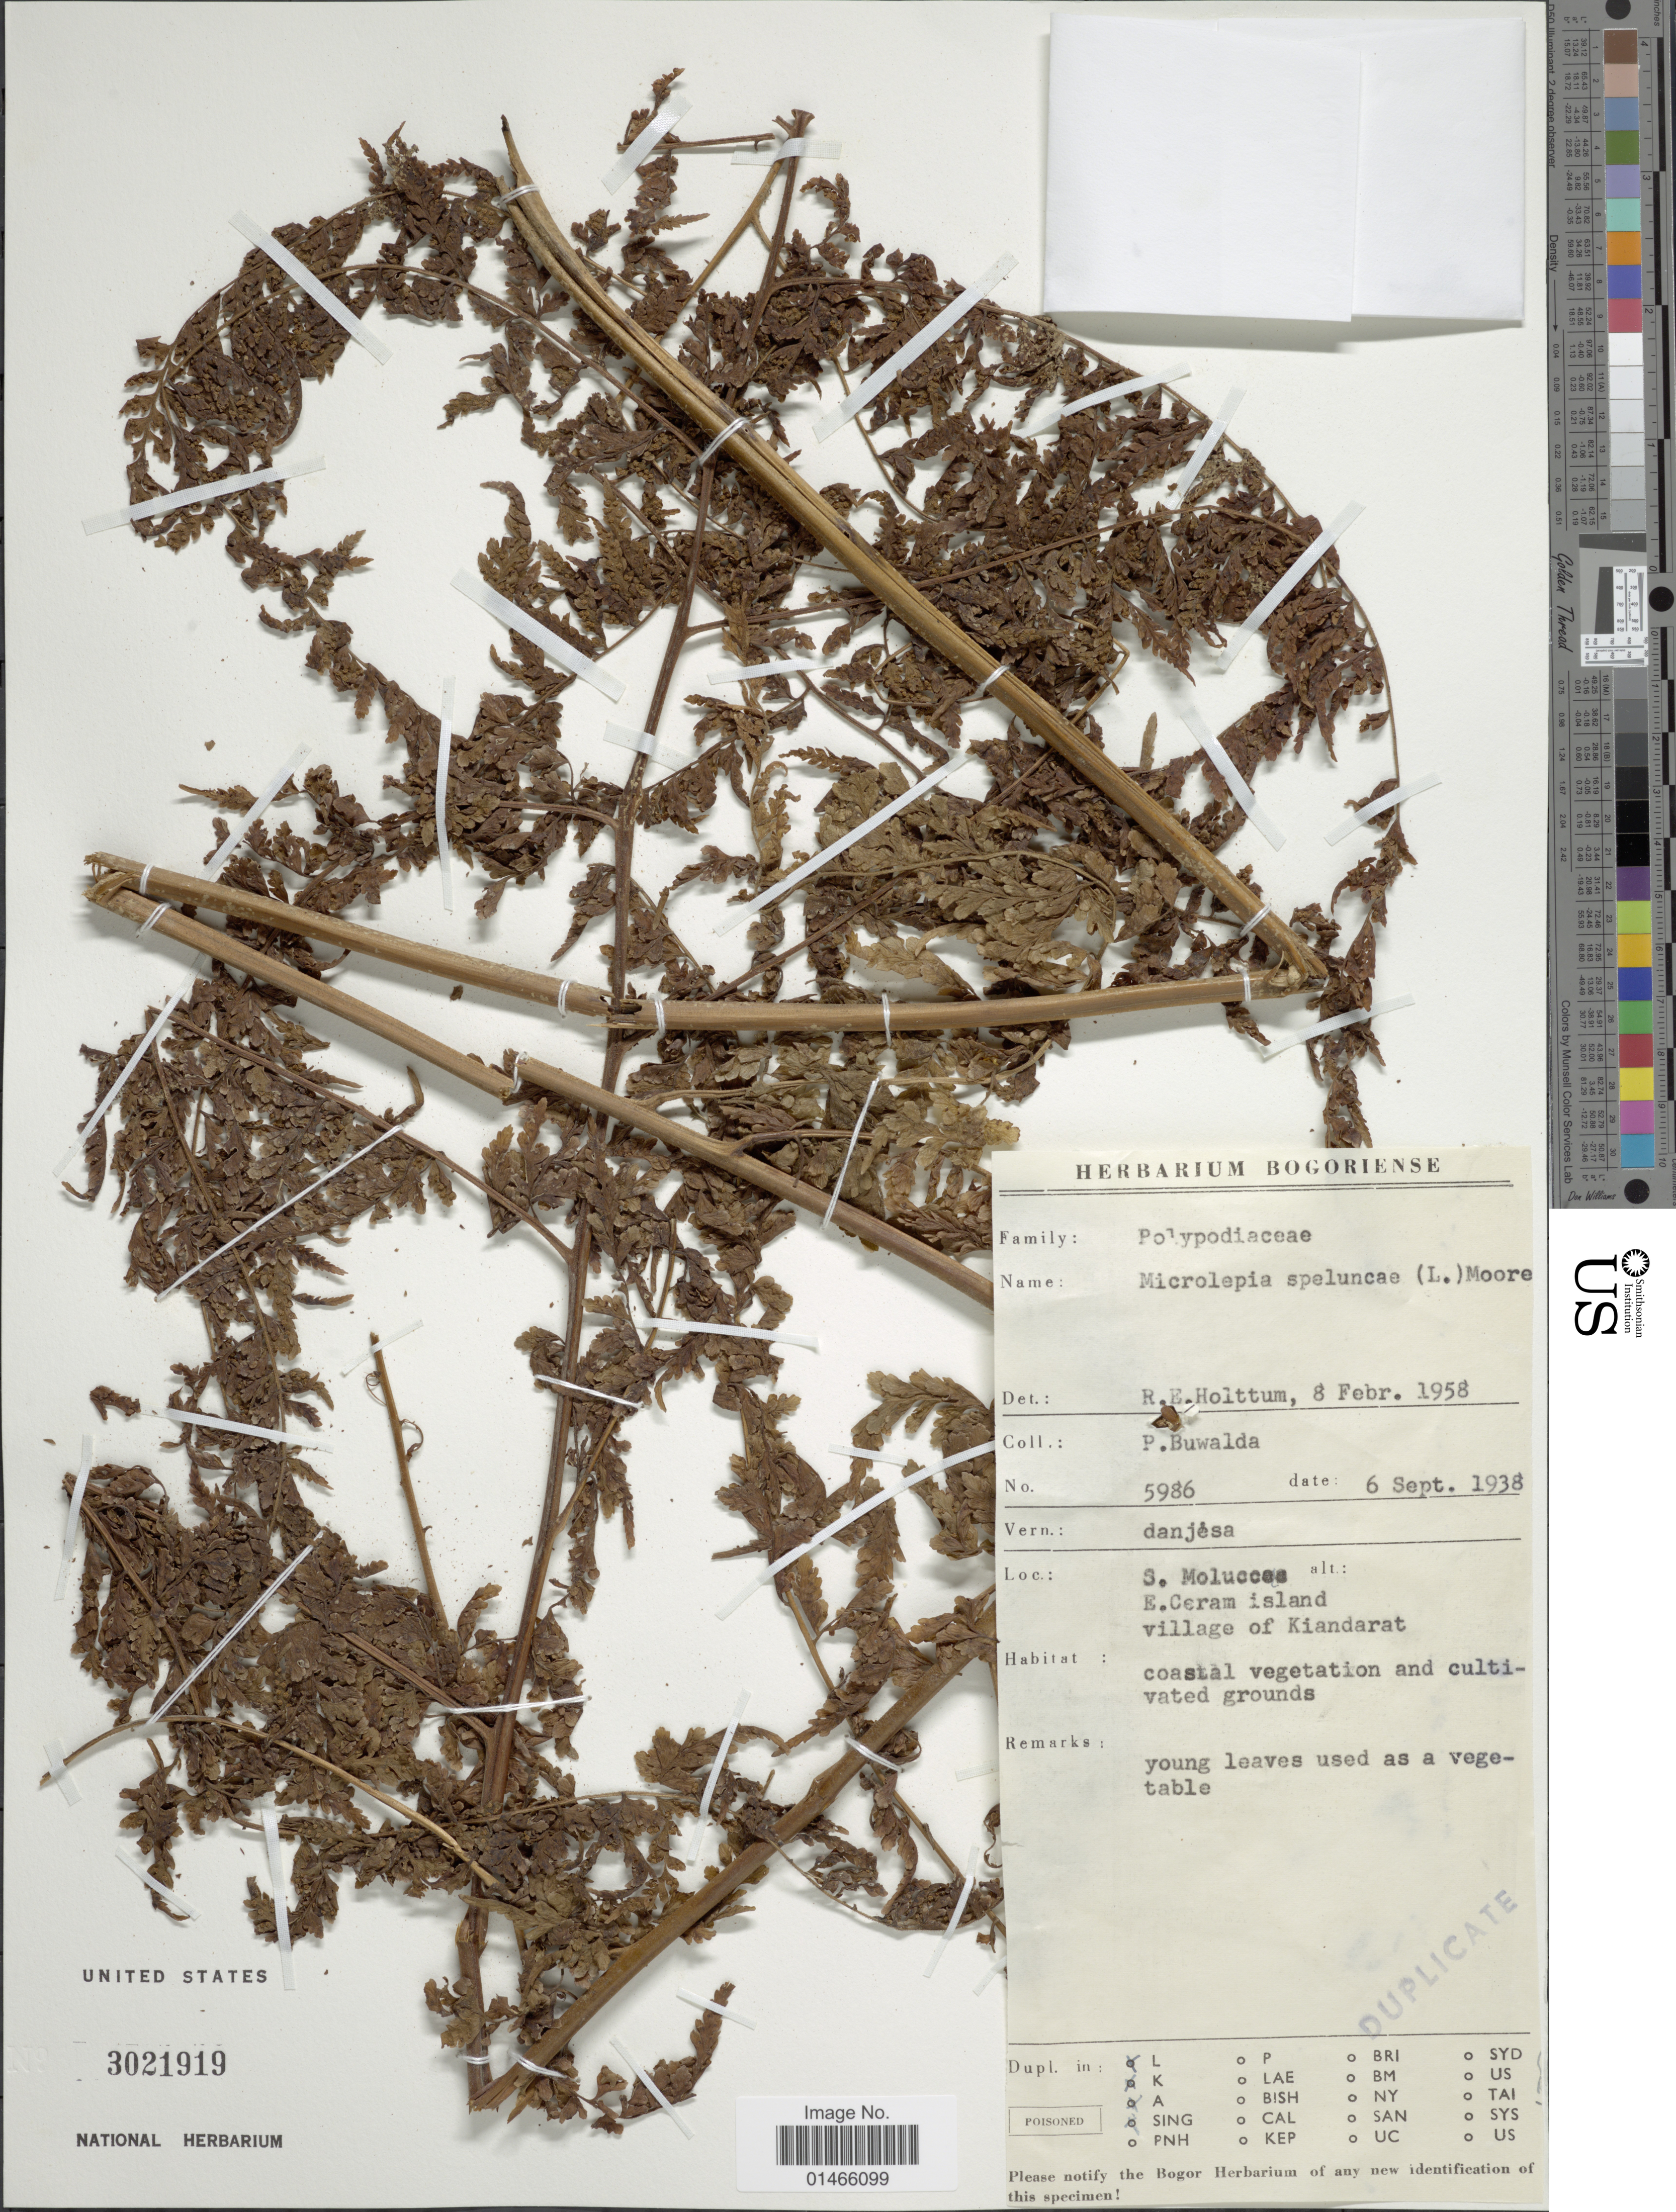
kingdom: Plantae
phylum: Tracheophyta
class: Polypodiopsida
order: Polypodiales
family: Dennstaedtiaceae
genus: Microlepia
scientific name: Microlepia speluncae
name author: (L.) T. Moore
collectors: P. Buwalda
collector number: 5986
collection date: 1938-09-06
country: Indonesia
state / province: Maluku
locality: S. Molucces, E. Ceram Island, village of Kiandarat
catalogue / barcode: US 3021919